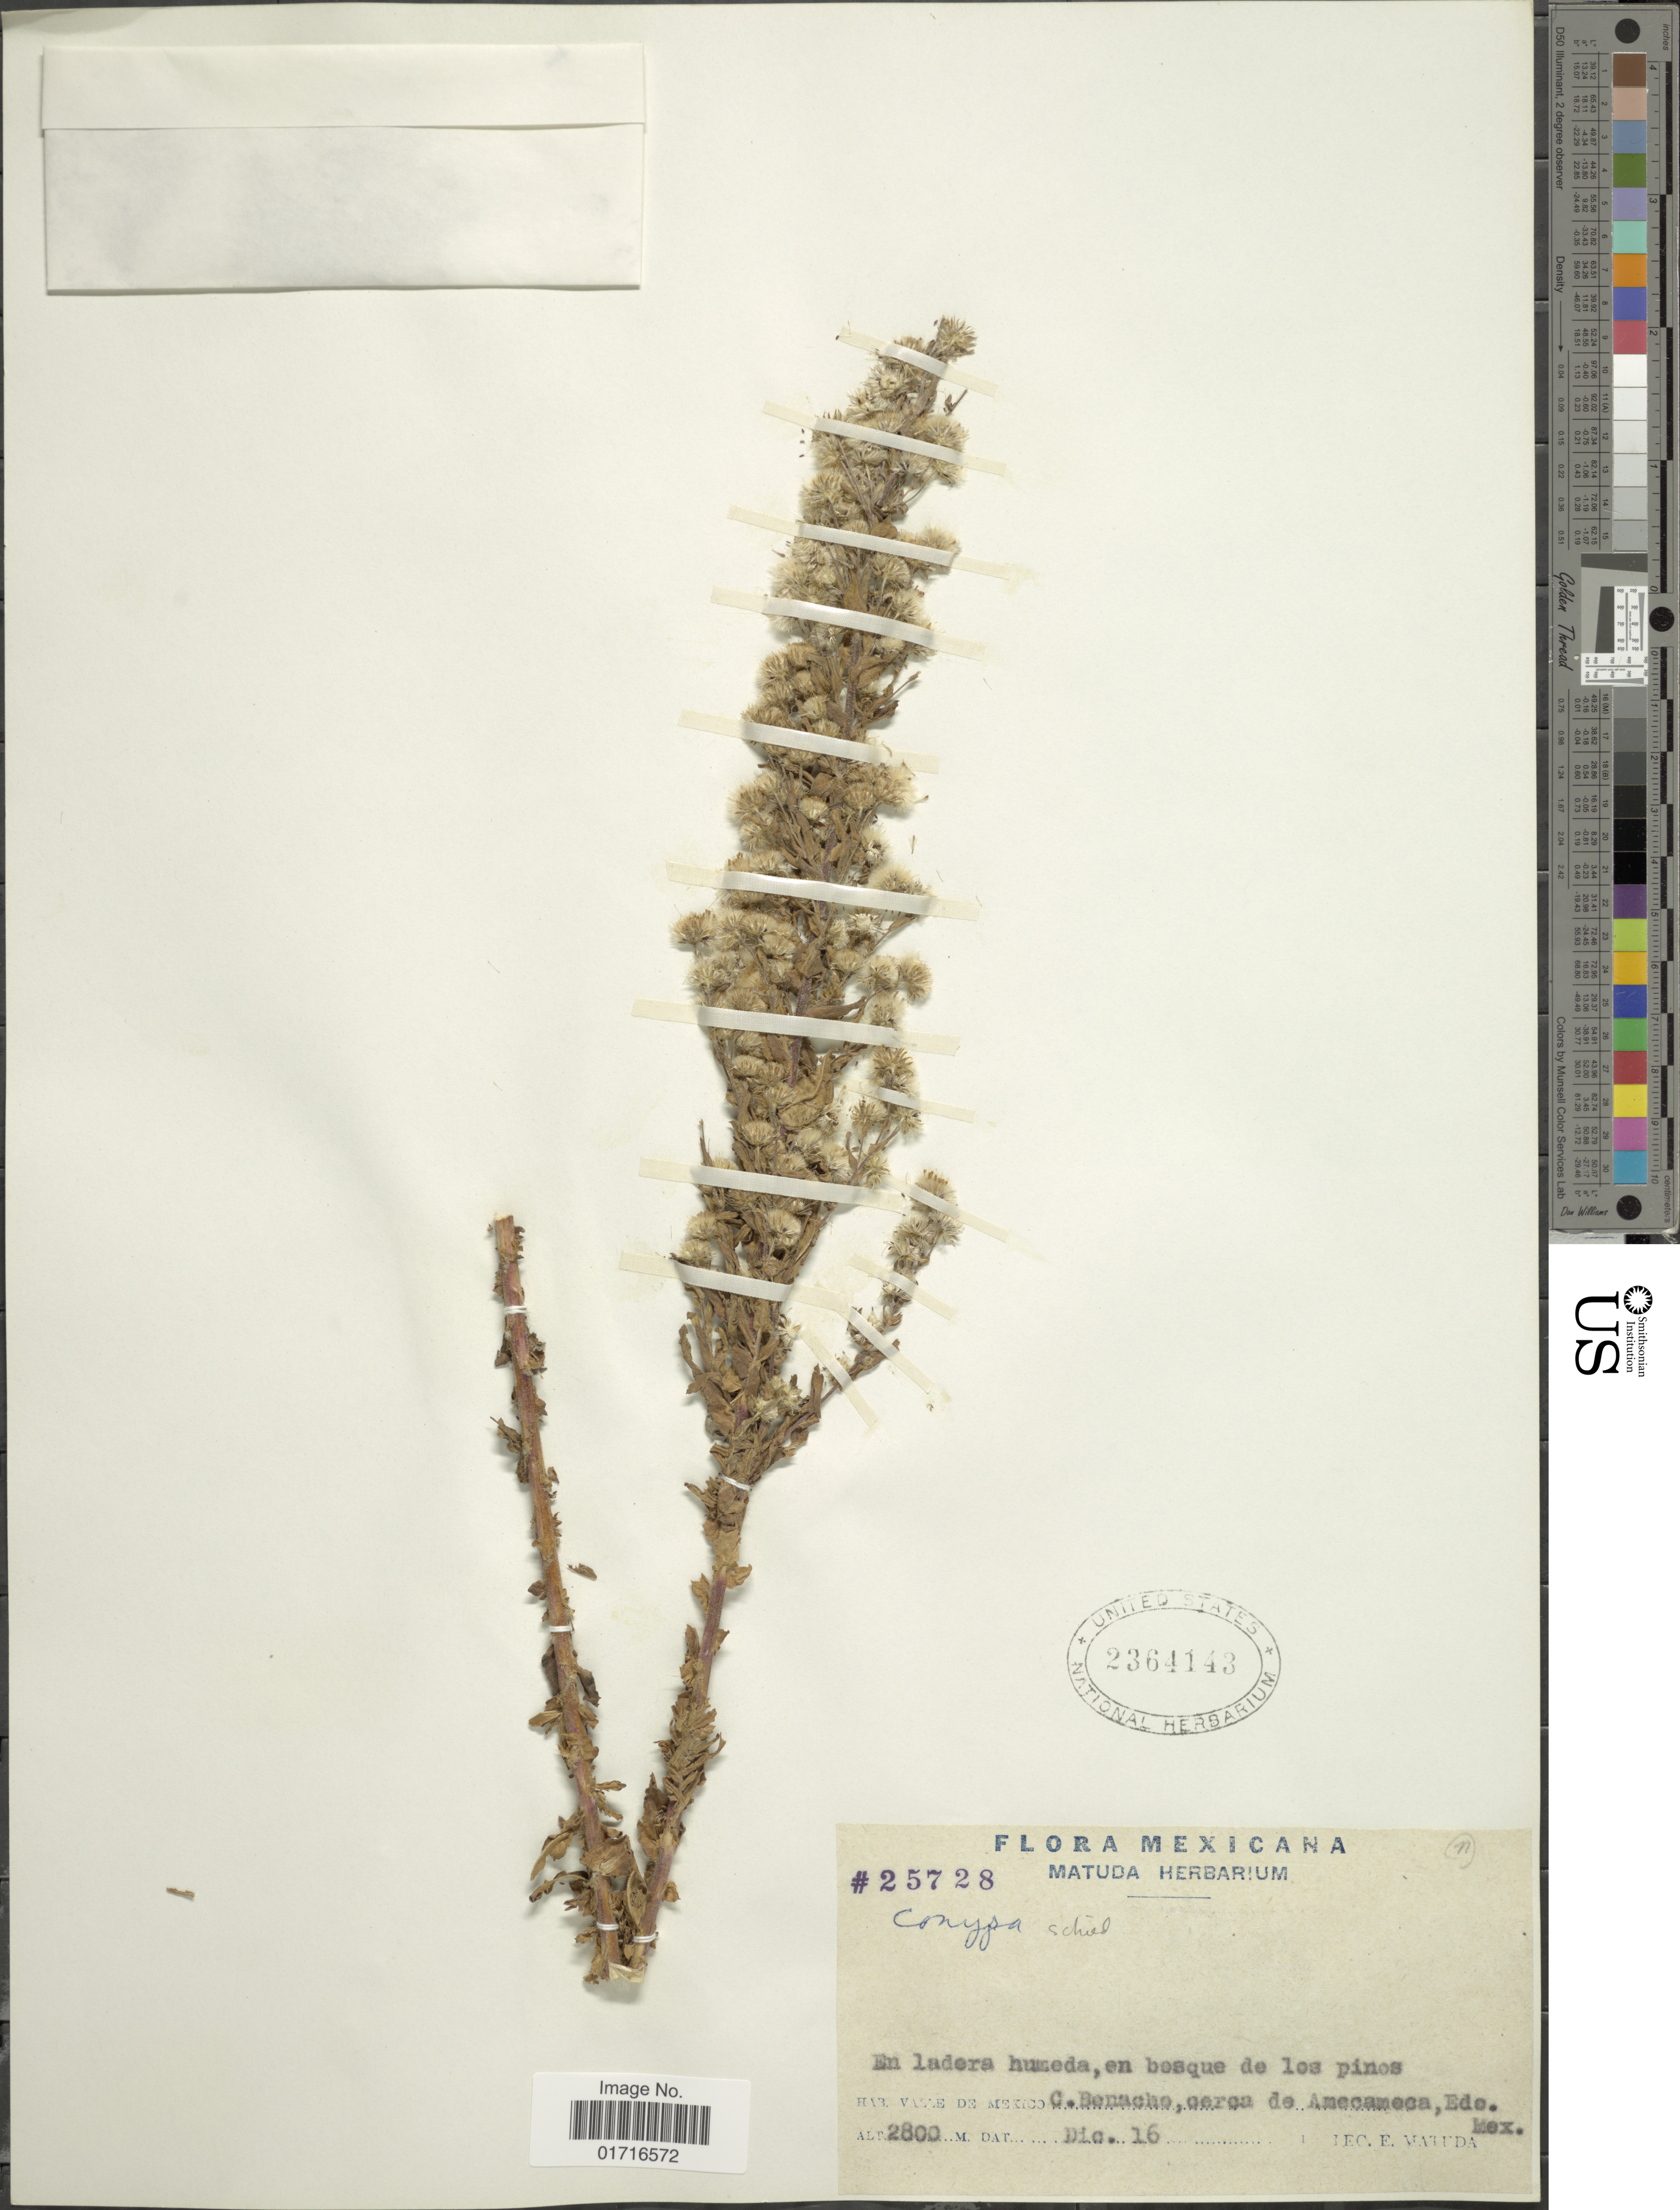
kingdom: Plantae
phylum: Tracheophyta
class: Magnoliopsida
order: Asterales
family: Asteraceae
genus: Conyza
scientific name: Conyza schiedeana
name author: (Less.) Cronq.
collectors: E. Matuda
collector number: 25728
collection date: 1951-12-16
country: Mexico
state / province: México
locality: Valle de Mexico, C. Benacho, cerca de Amecameca, Edo. Mex.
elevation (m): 2800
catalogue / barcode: US 2364143